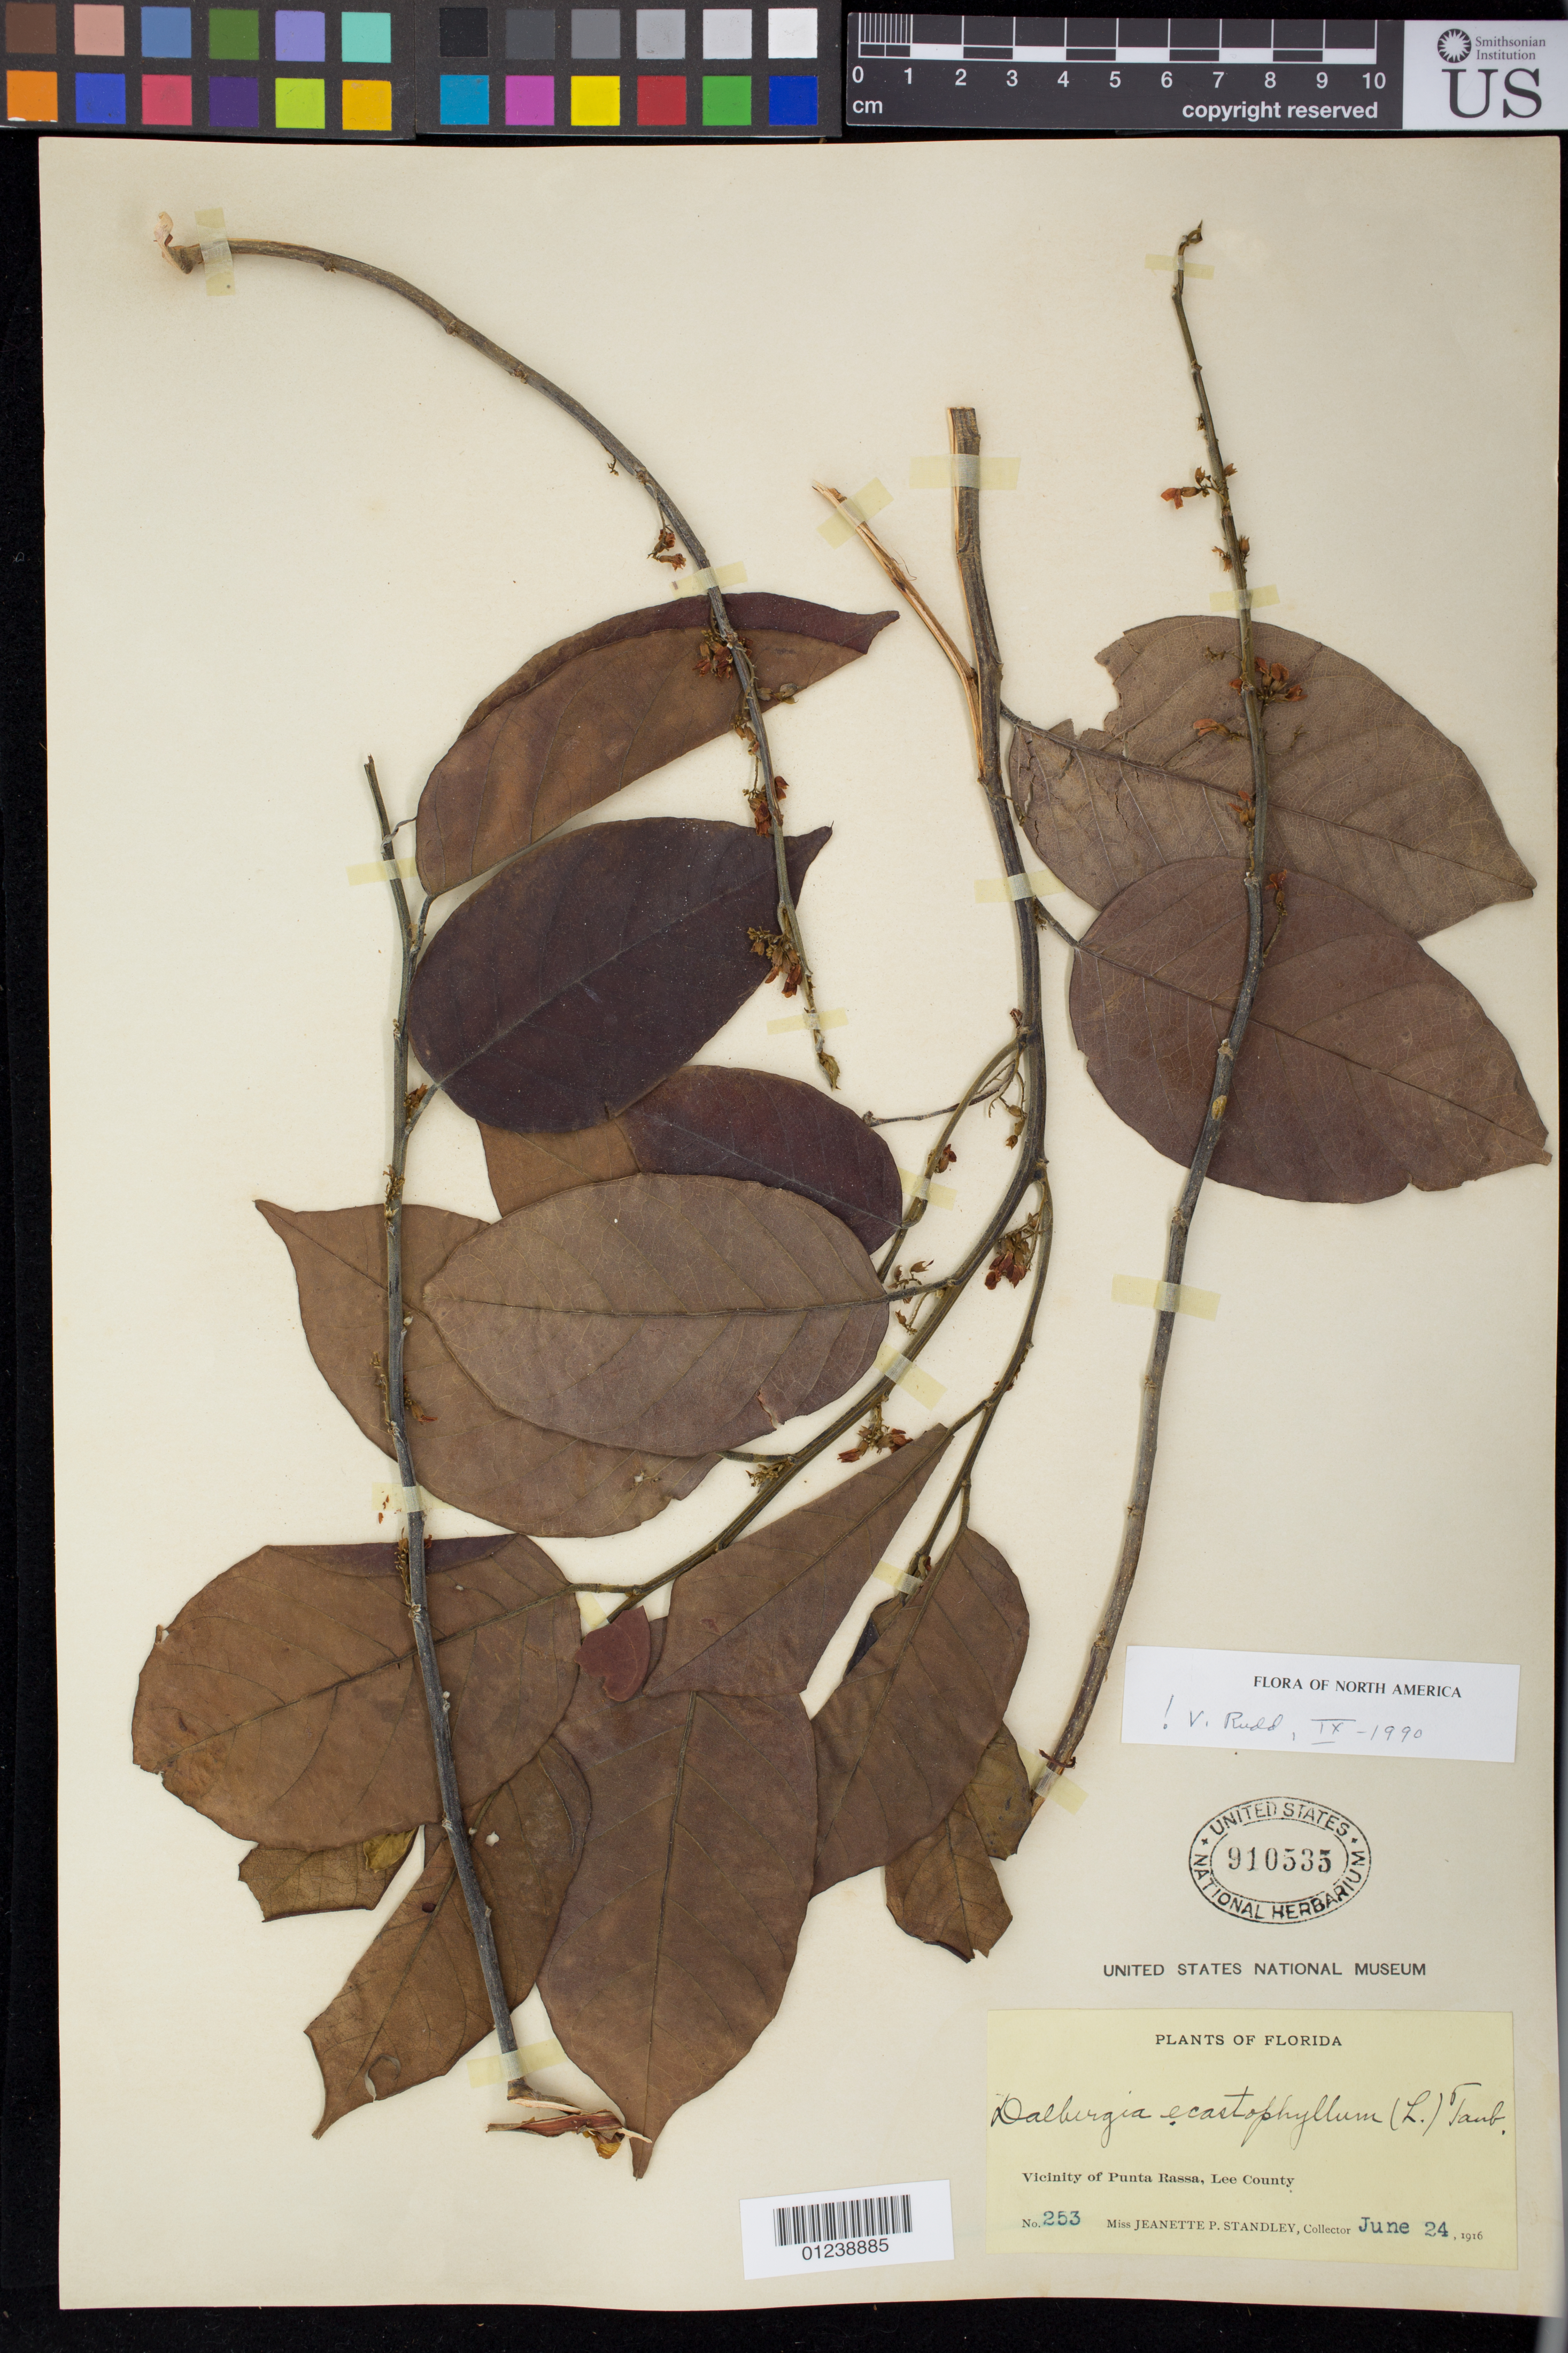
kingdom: Plantae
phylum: Tracheophyta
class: Magnoliopsida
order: Fabales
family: Fabaceae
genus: Dalbergia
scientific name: Dalbergia ecastaphyllum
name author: (L.) Taub.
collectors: J. P. Standley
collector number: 253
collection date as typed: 24 Jun 1916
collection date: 1916-06-24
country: United States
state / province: Florida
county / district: Lee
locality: Vicinity of Punta Rassa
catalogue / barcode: US 910535